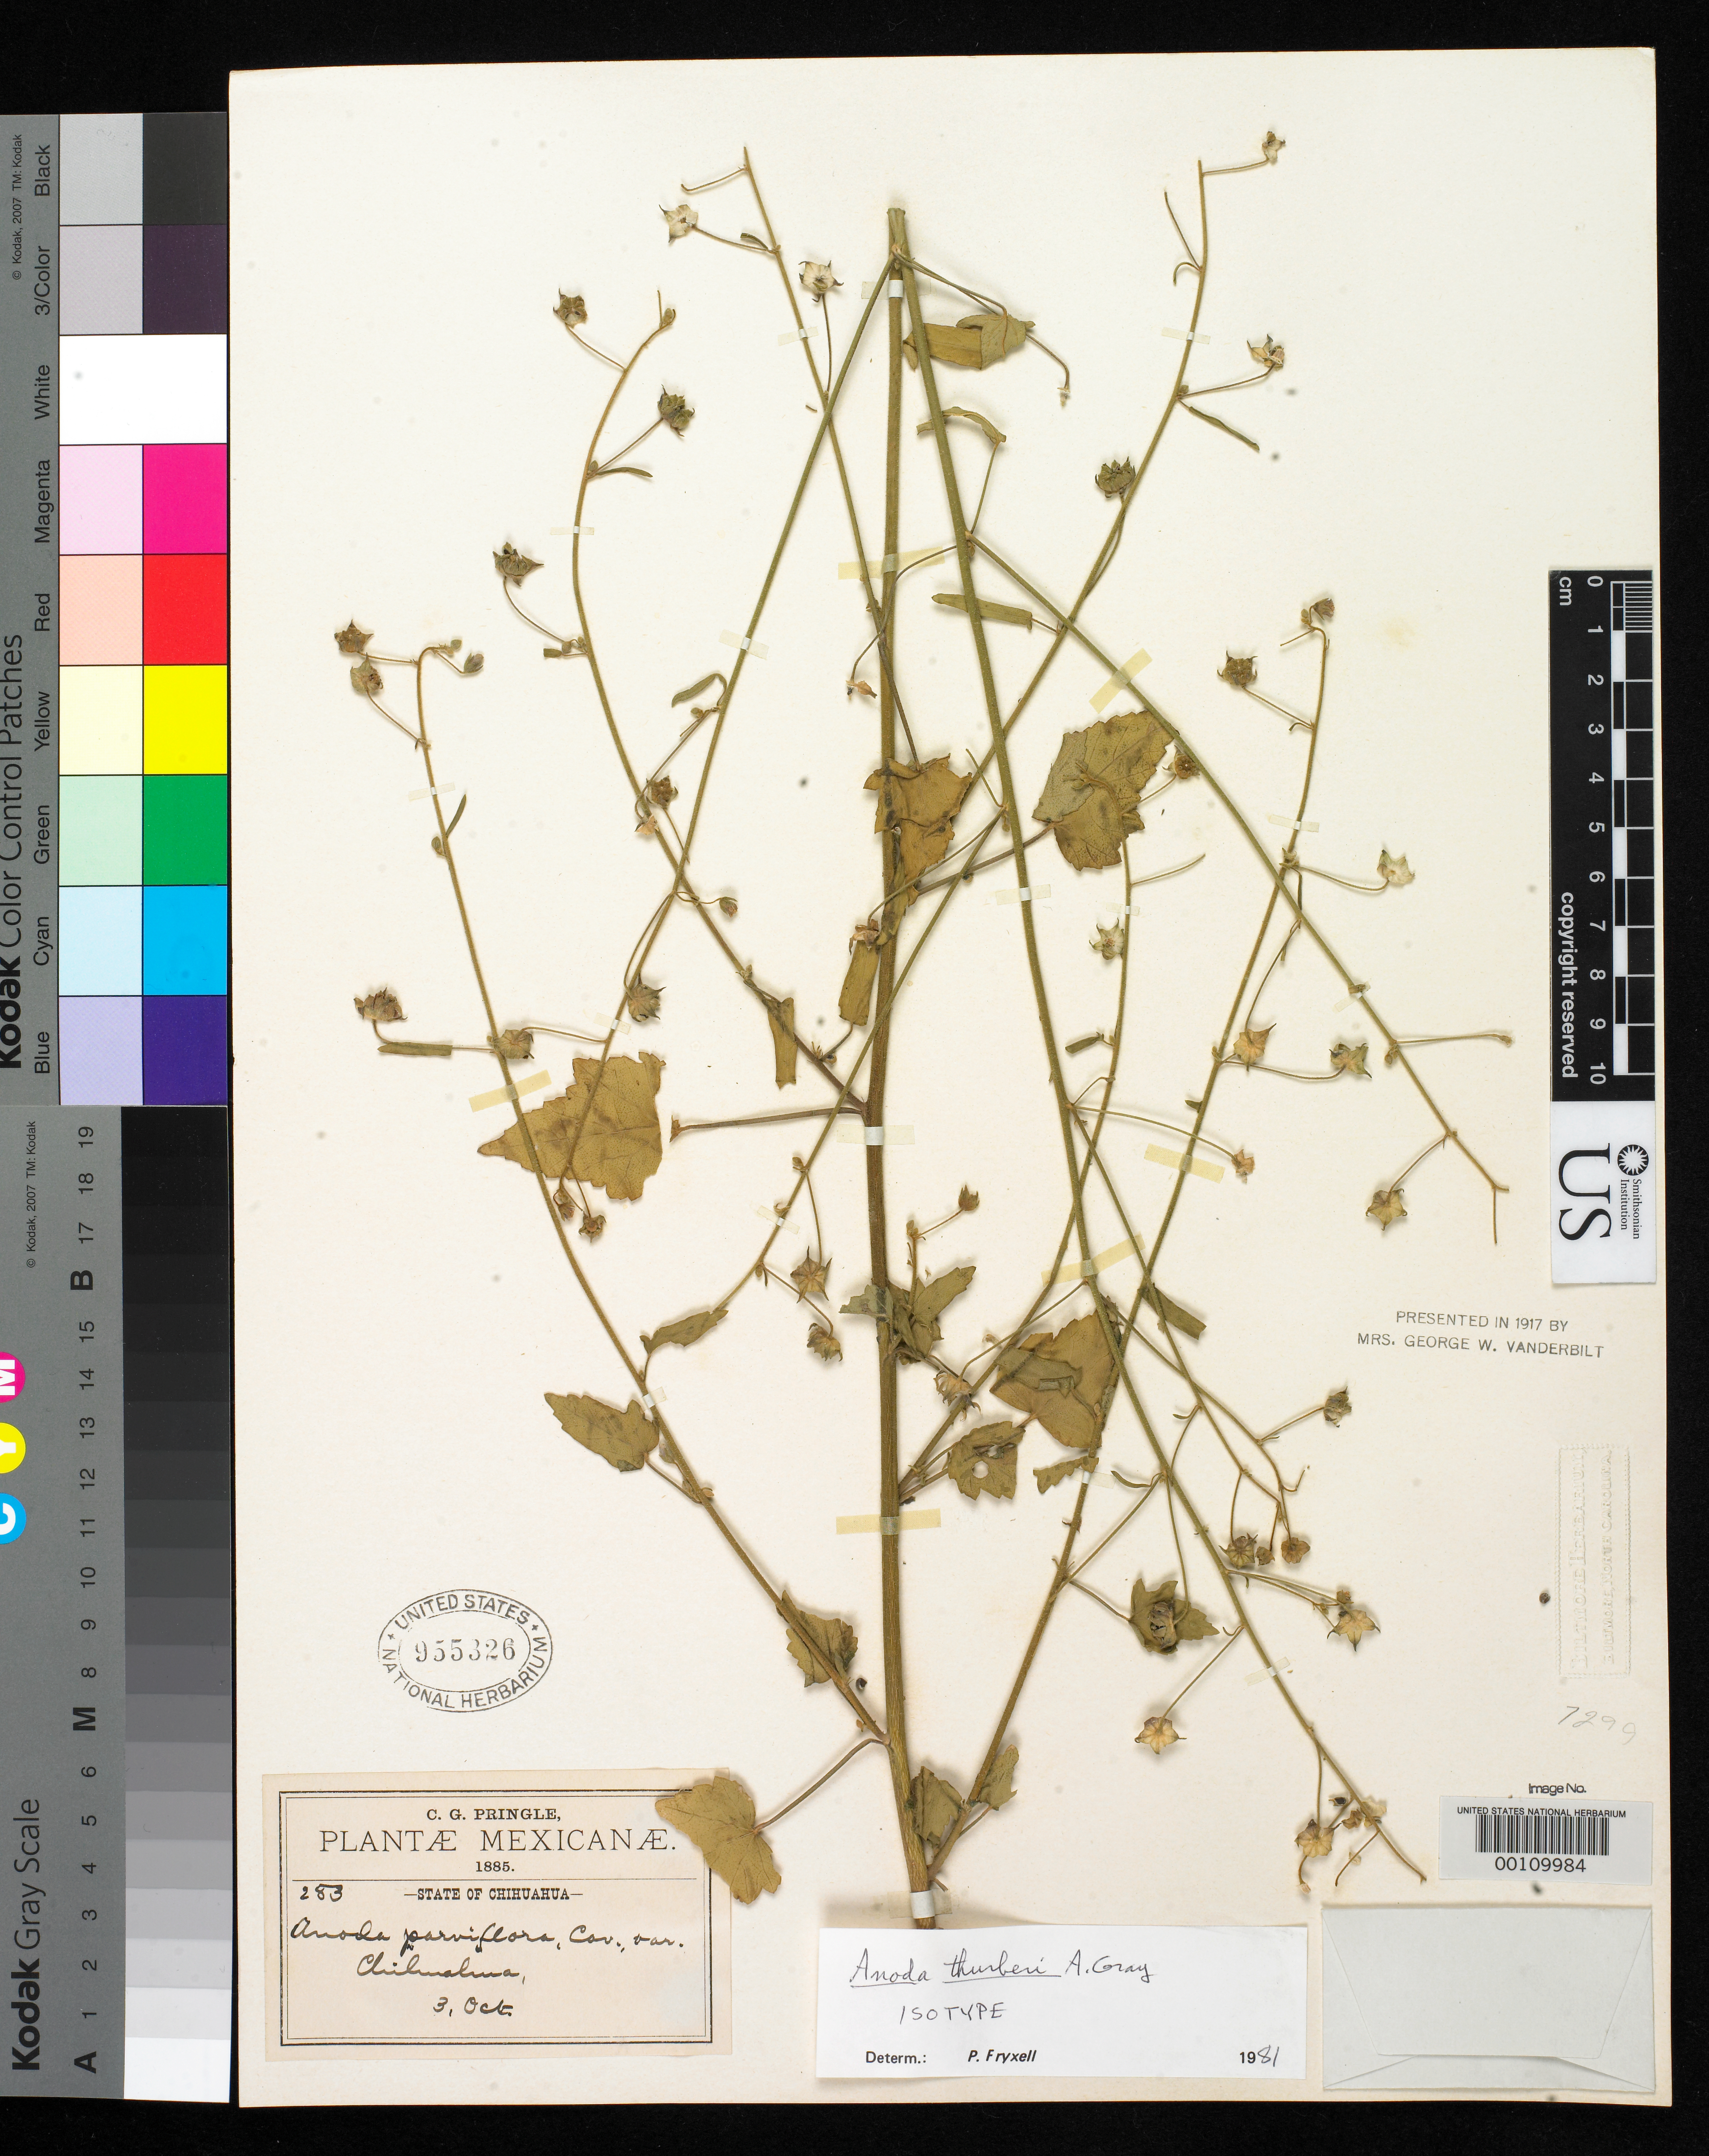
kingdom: Plantae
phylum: Tracheophyta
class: Magnoliopsida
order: Malvales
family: Malvaceae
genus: Anoda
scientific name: Anoda thurberi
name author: A. Gray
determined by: Fryxell, Paul A.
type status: Isolectotype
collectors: C. G. Pringle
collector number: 283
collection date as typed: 03 Oct 1885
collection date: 1885-10-03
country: Mexico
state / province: Chihuahua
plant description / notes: Annotated by Fryxell (1981) as "isotype"; for typification see Syst. Bot. Monogr. 25: 105 (1988).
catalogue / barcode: US 955326